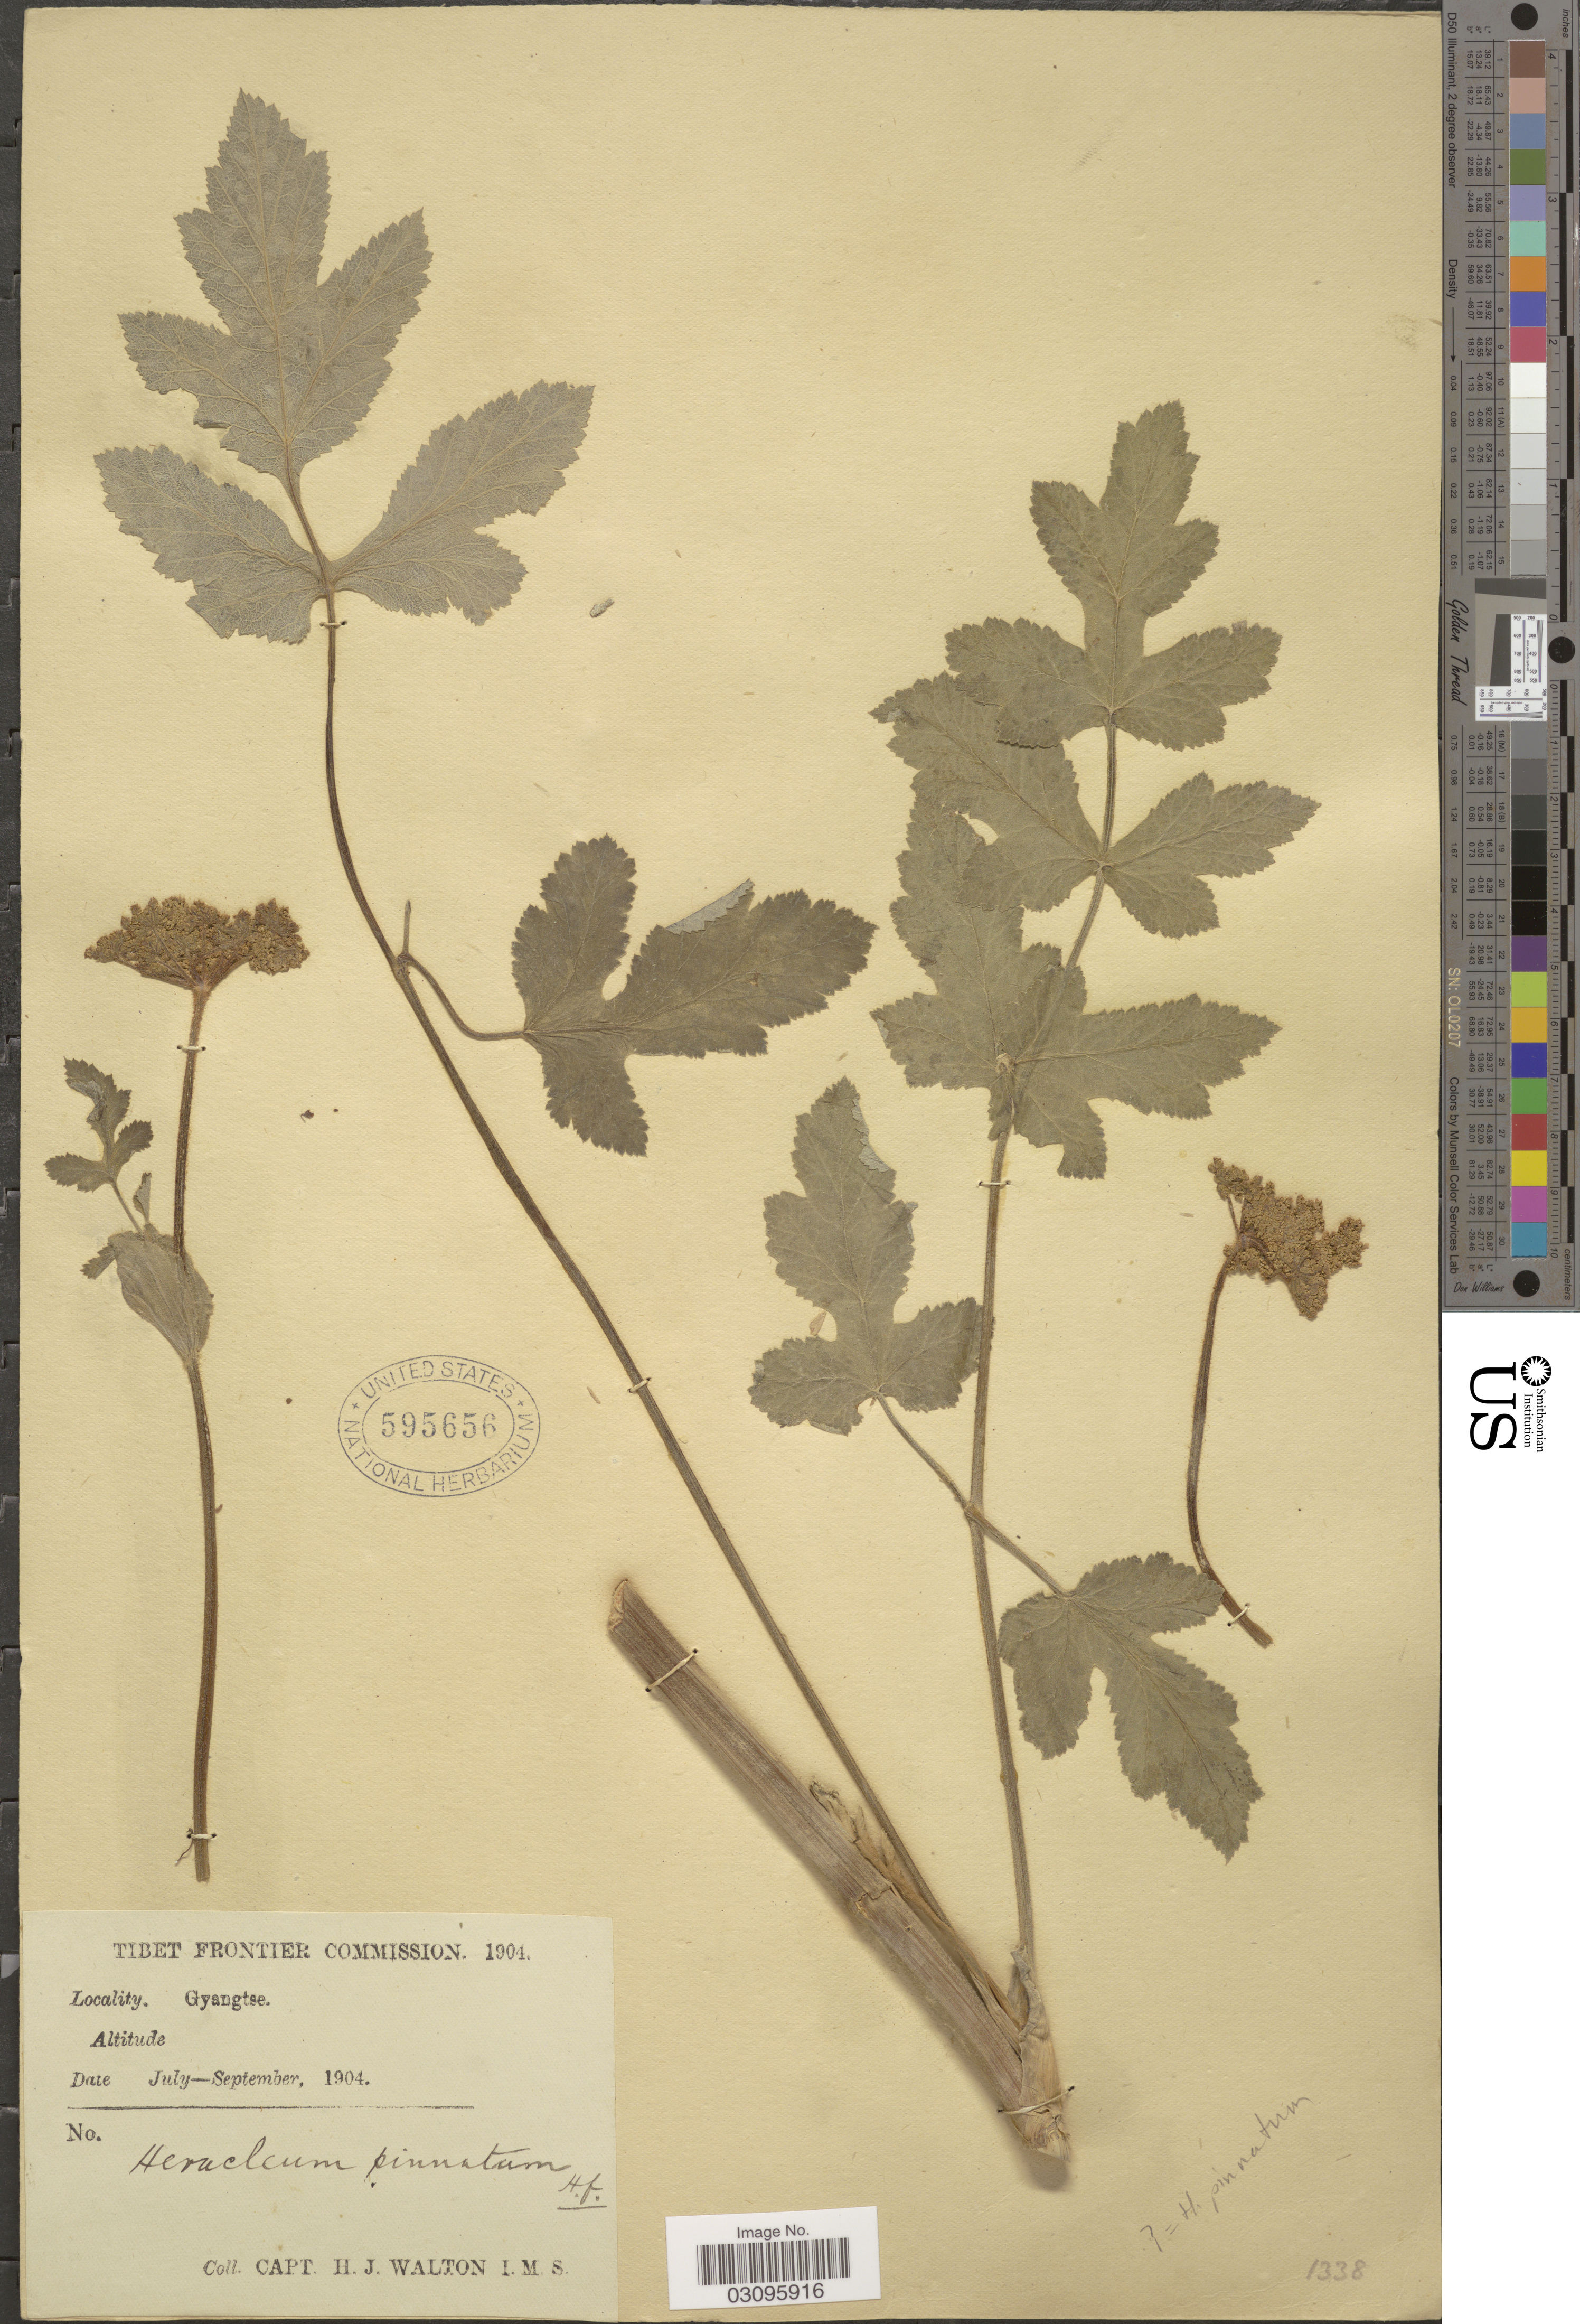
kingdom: Plantae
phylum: Tracheophyta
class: Magnoliopsida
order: Apiales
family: Apiaceae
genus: Heracleum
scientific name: Heracleum pinnatum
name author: C.B. Clarke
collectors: H. Walton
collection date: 1904-07/1904-09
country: China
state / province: Xizang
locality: Gyangtse.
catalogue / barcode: US 595656